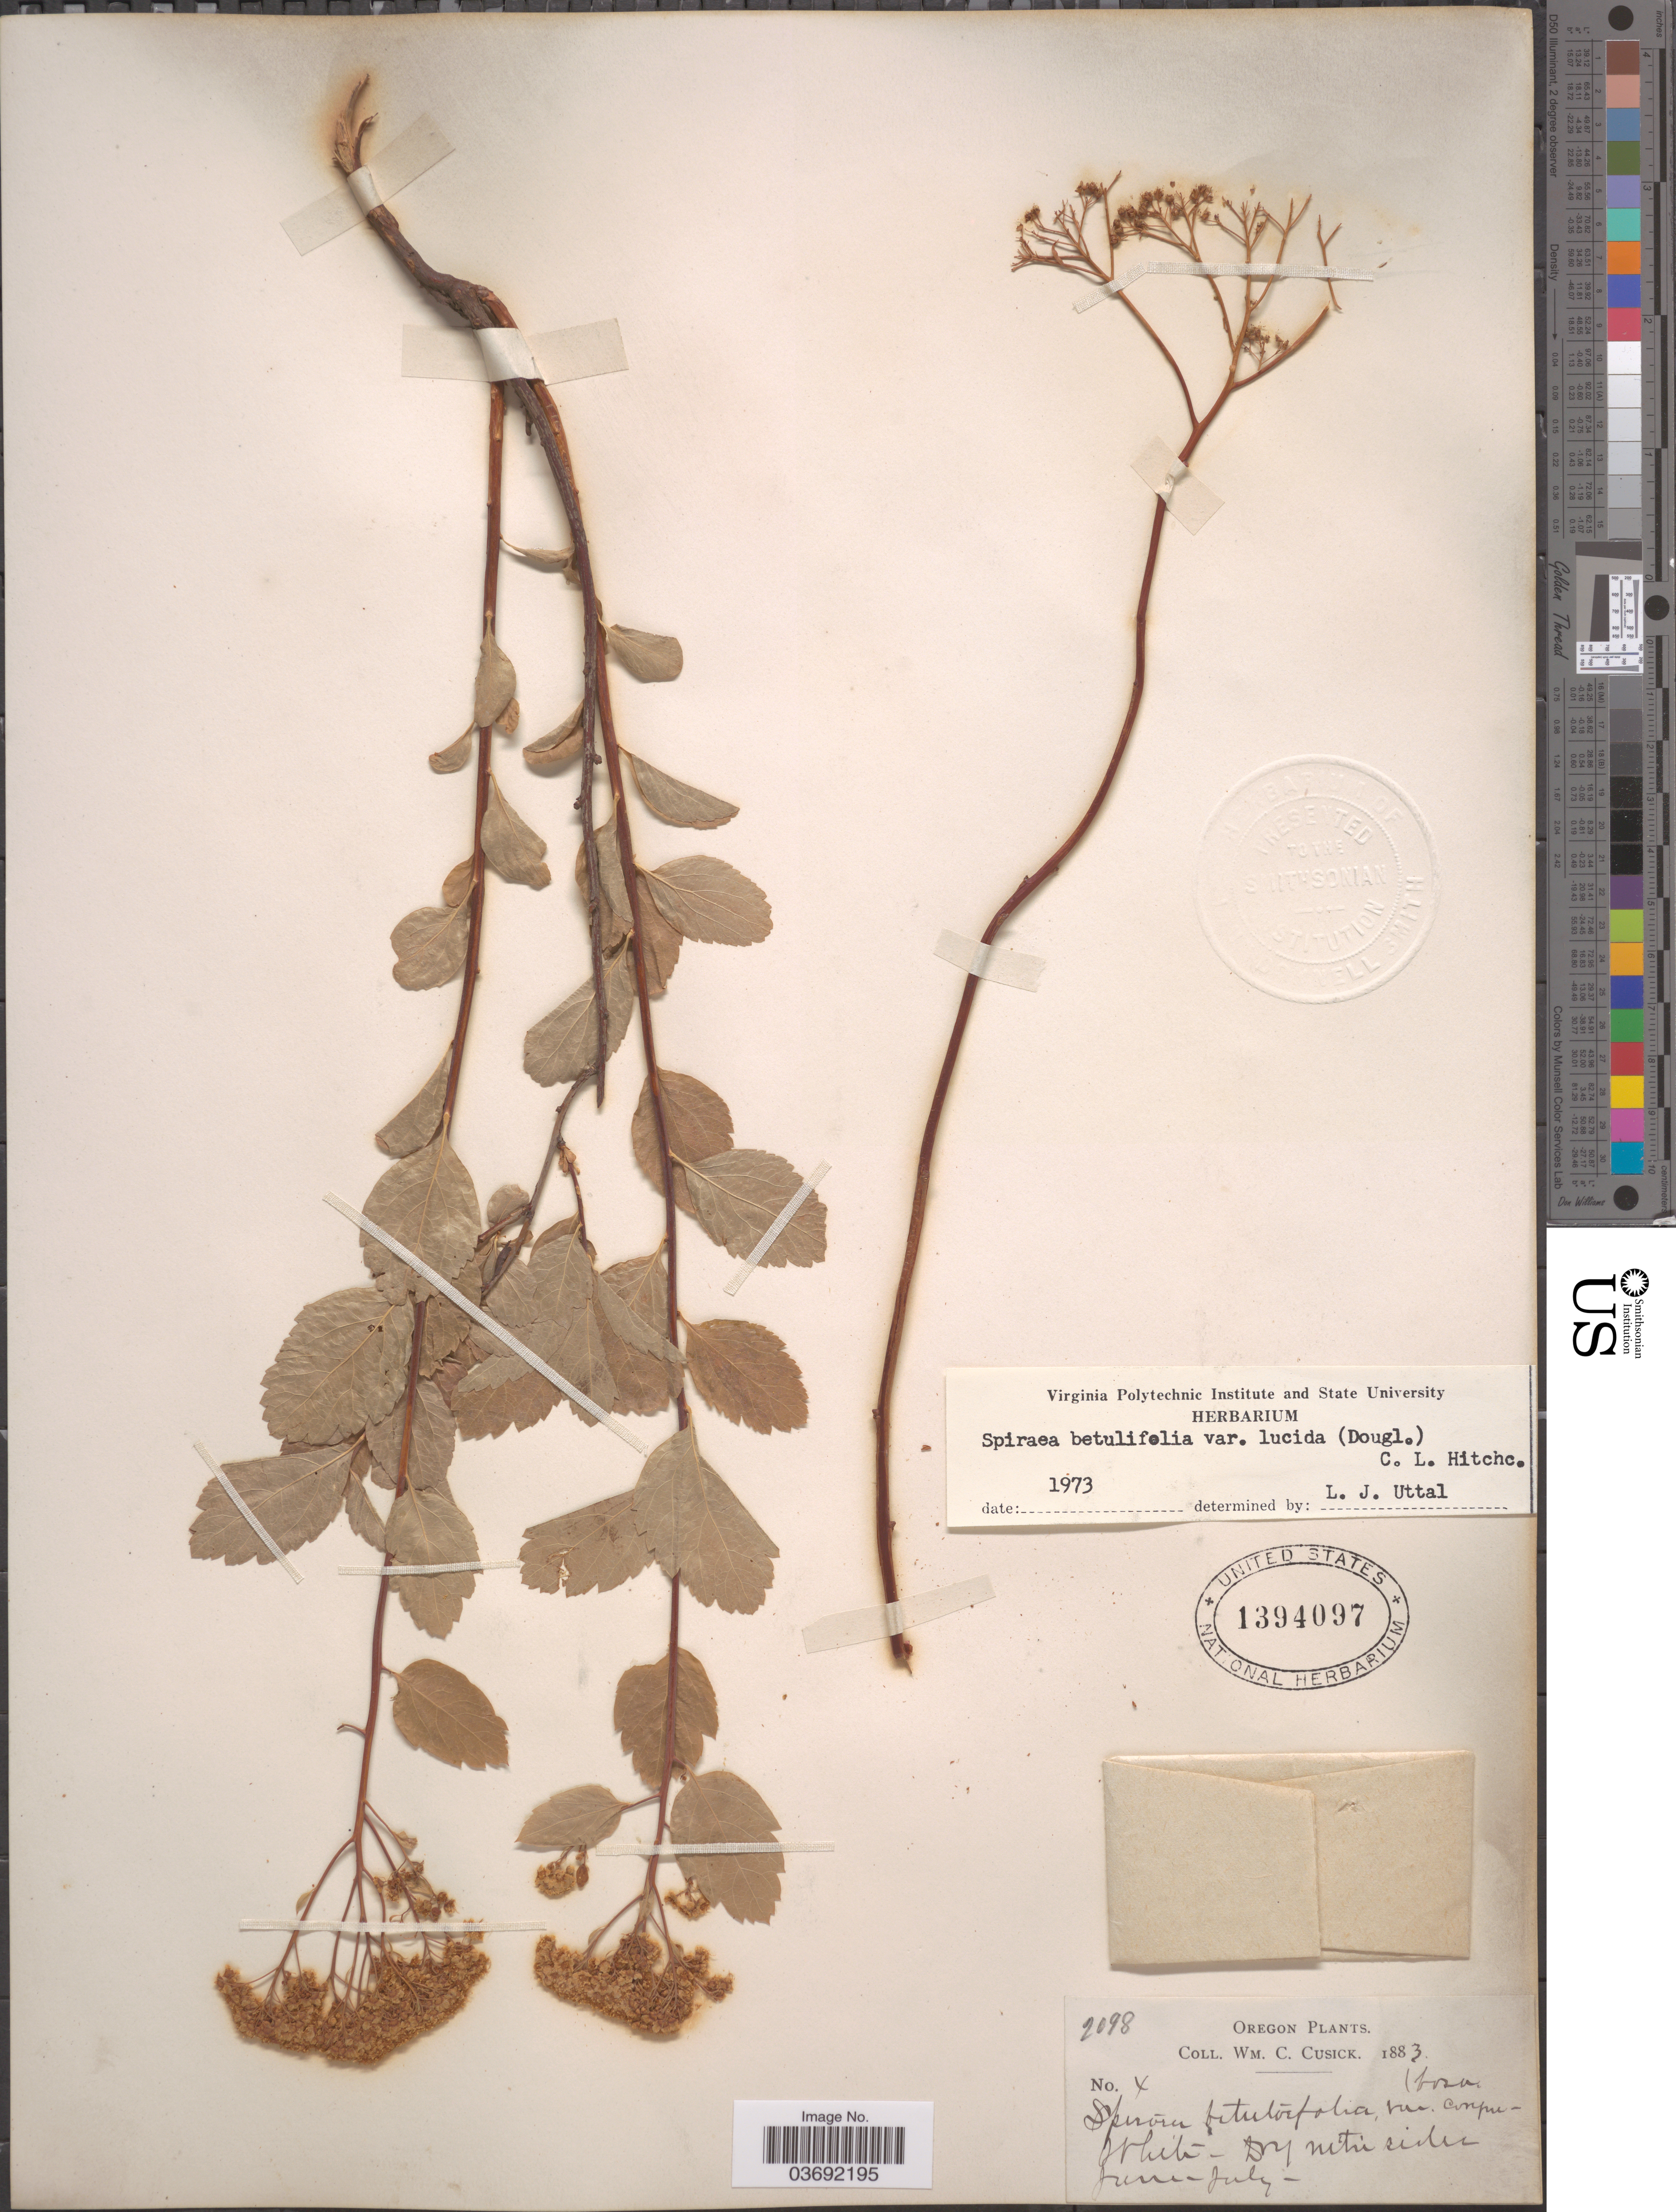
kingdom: Plantae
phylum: Tracheophyta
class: Magnoliopsida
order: Rosales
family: Rosaceae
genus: Spiraea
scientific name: Spiraea betulifolia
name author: Pall.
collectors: W. C. Cusick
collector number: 4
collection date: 1883-06/1883-07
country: United States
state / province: Oregon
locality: White-Dry mtn sides.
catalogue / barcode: US 1394097